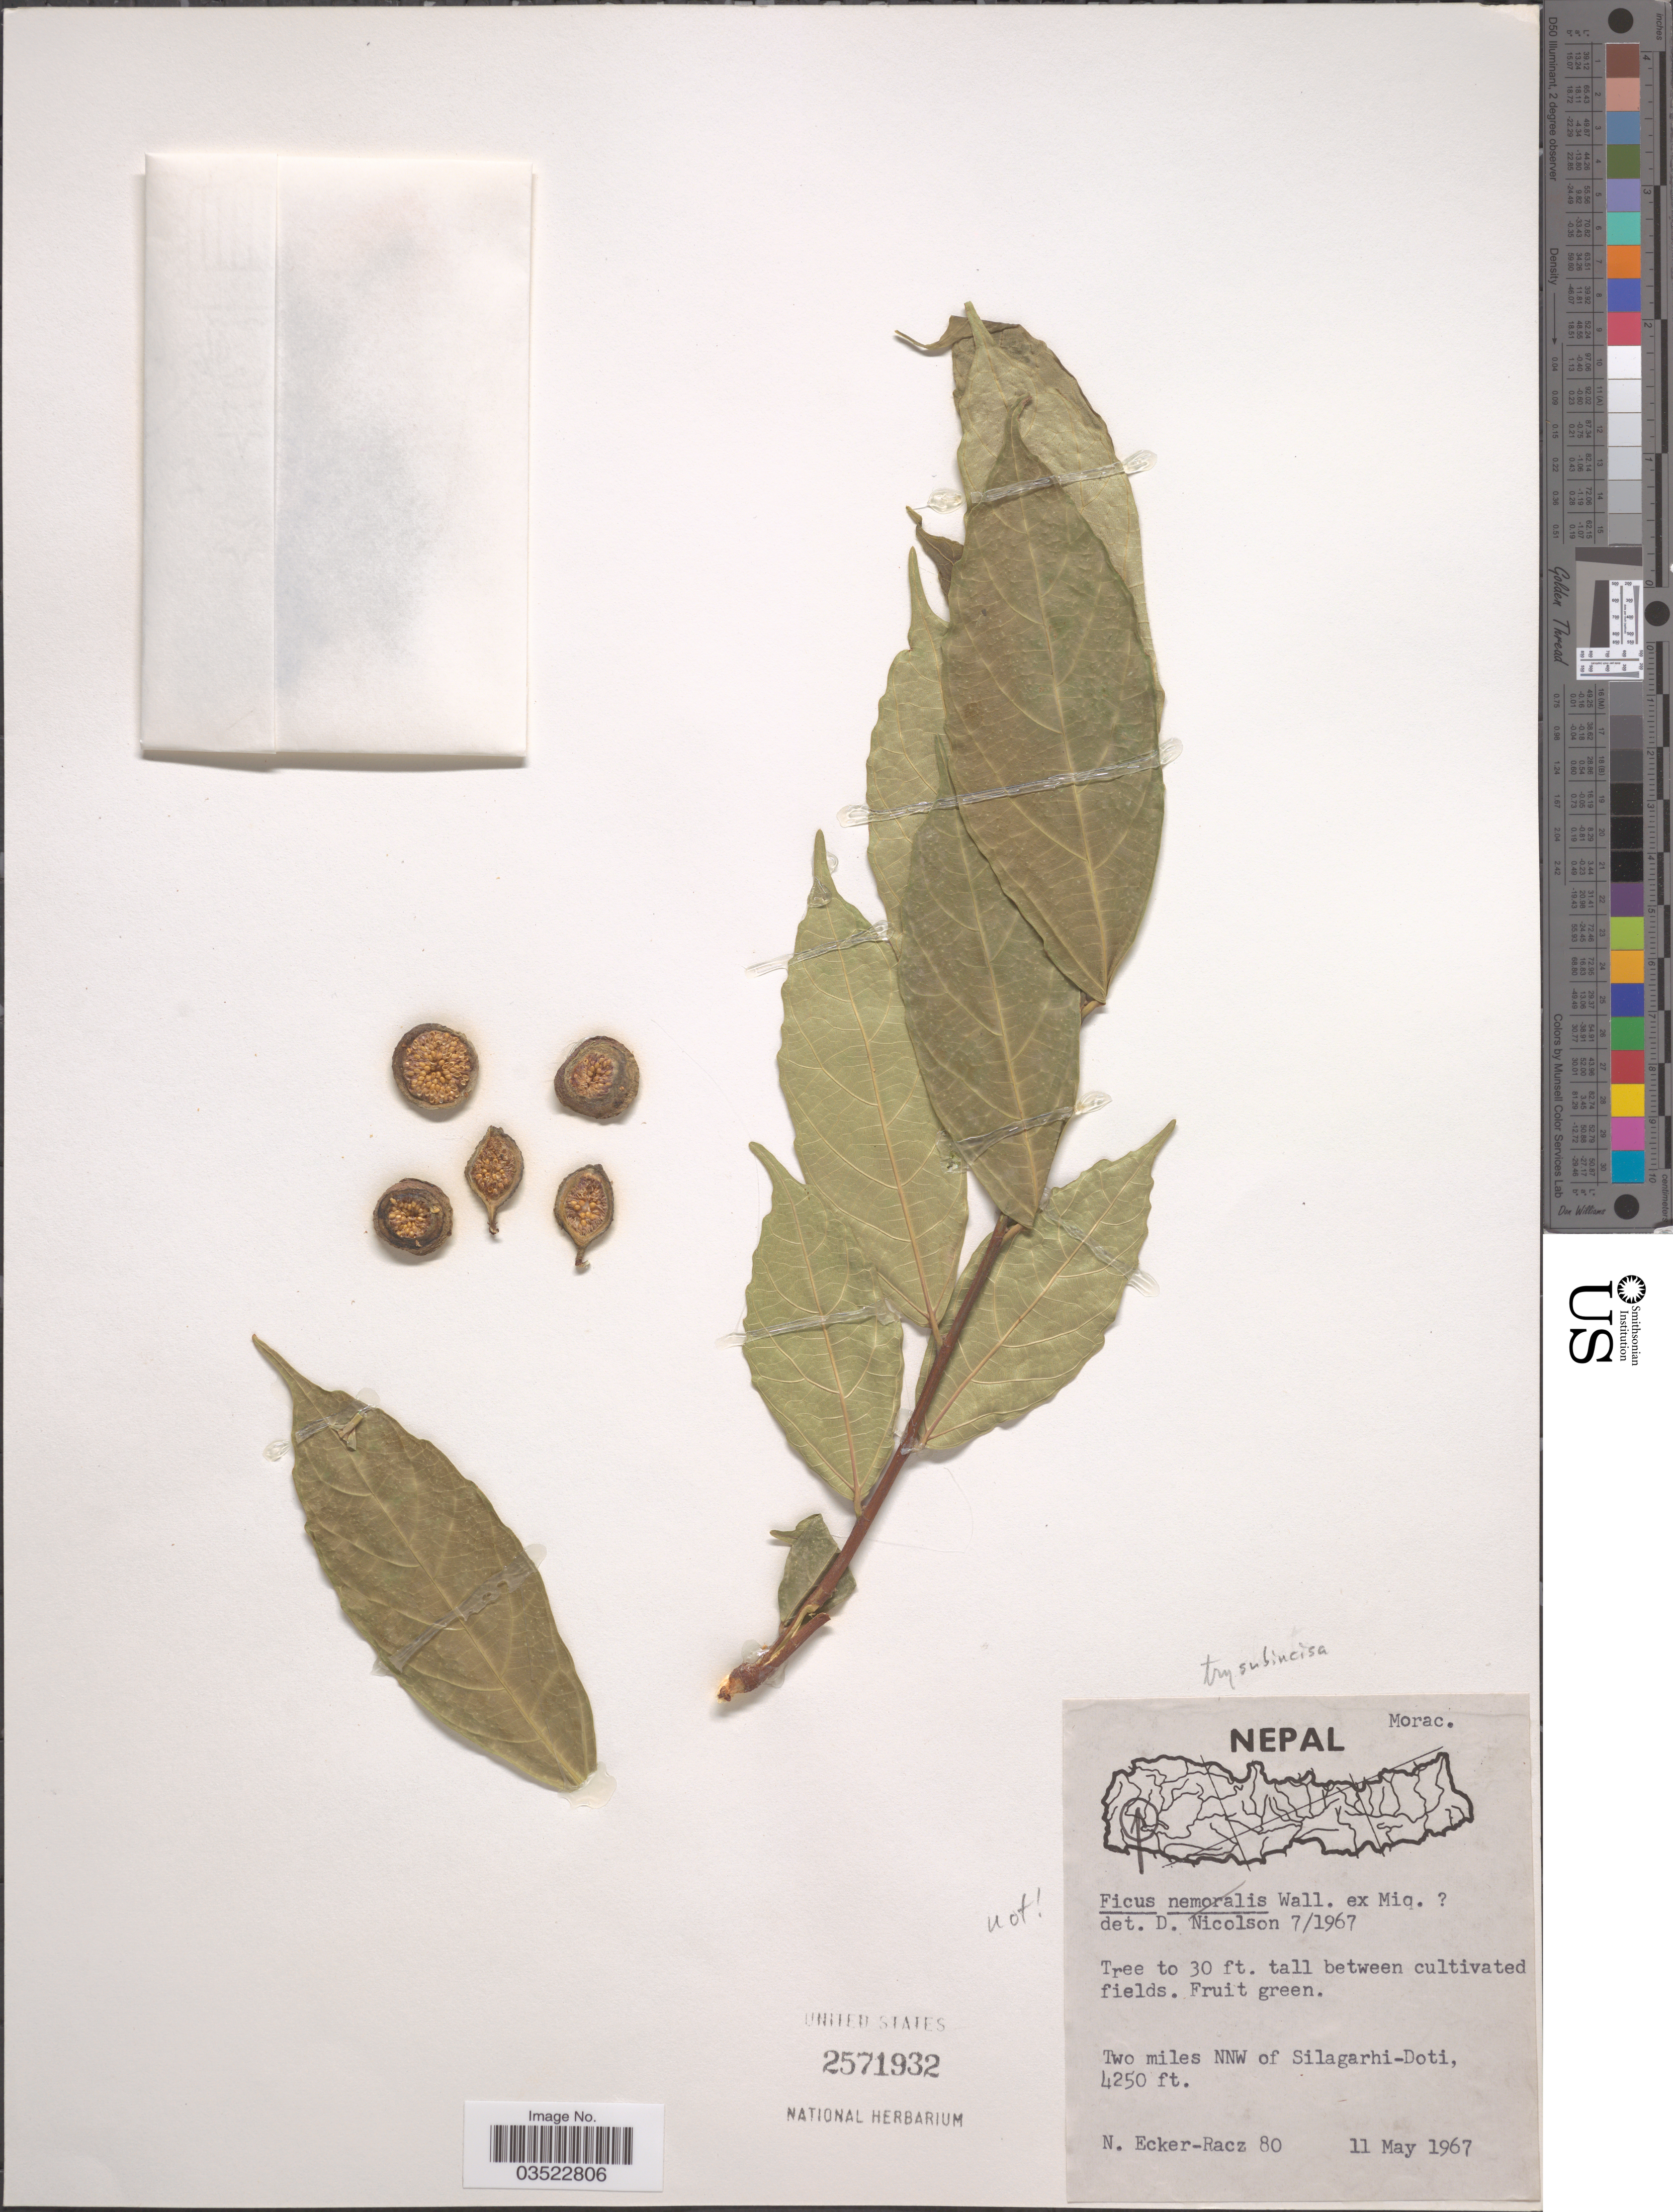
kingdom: Plantae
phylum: Tracheophyta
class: Magnoliopsida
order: Rosales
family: Moraceae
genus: Ficus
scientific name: Ficus subincisa var. subincisa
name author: Buch.-Ham. ex Sm.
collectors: N. Ecker-Racz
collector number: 80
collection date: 1967-05-11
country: Nepal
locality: Two miles NNW of Silagarhi-Doti.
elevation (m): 1295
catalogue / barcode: US 2571932